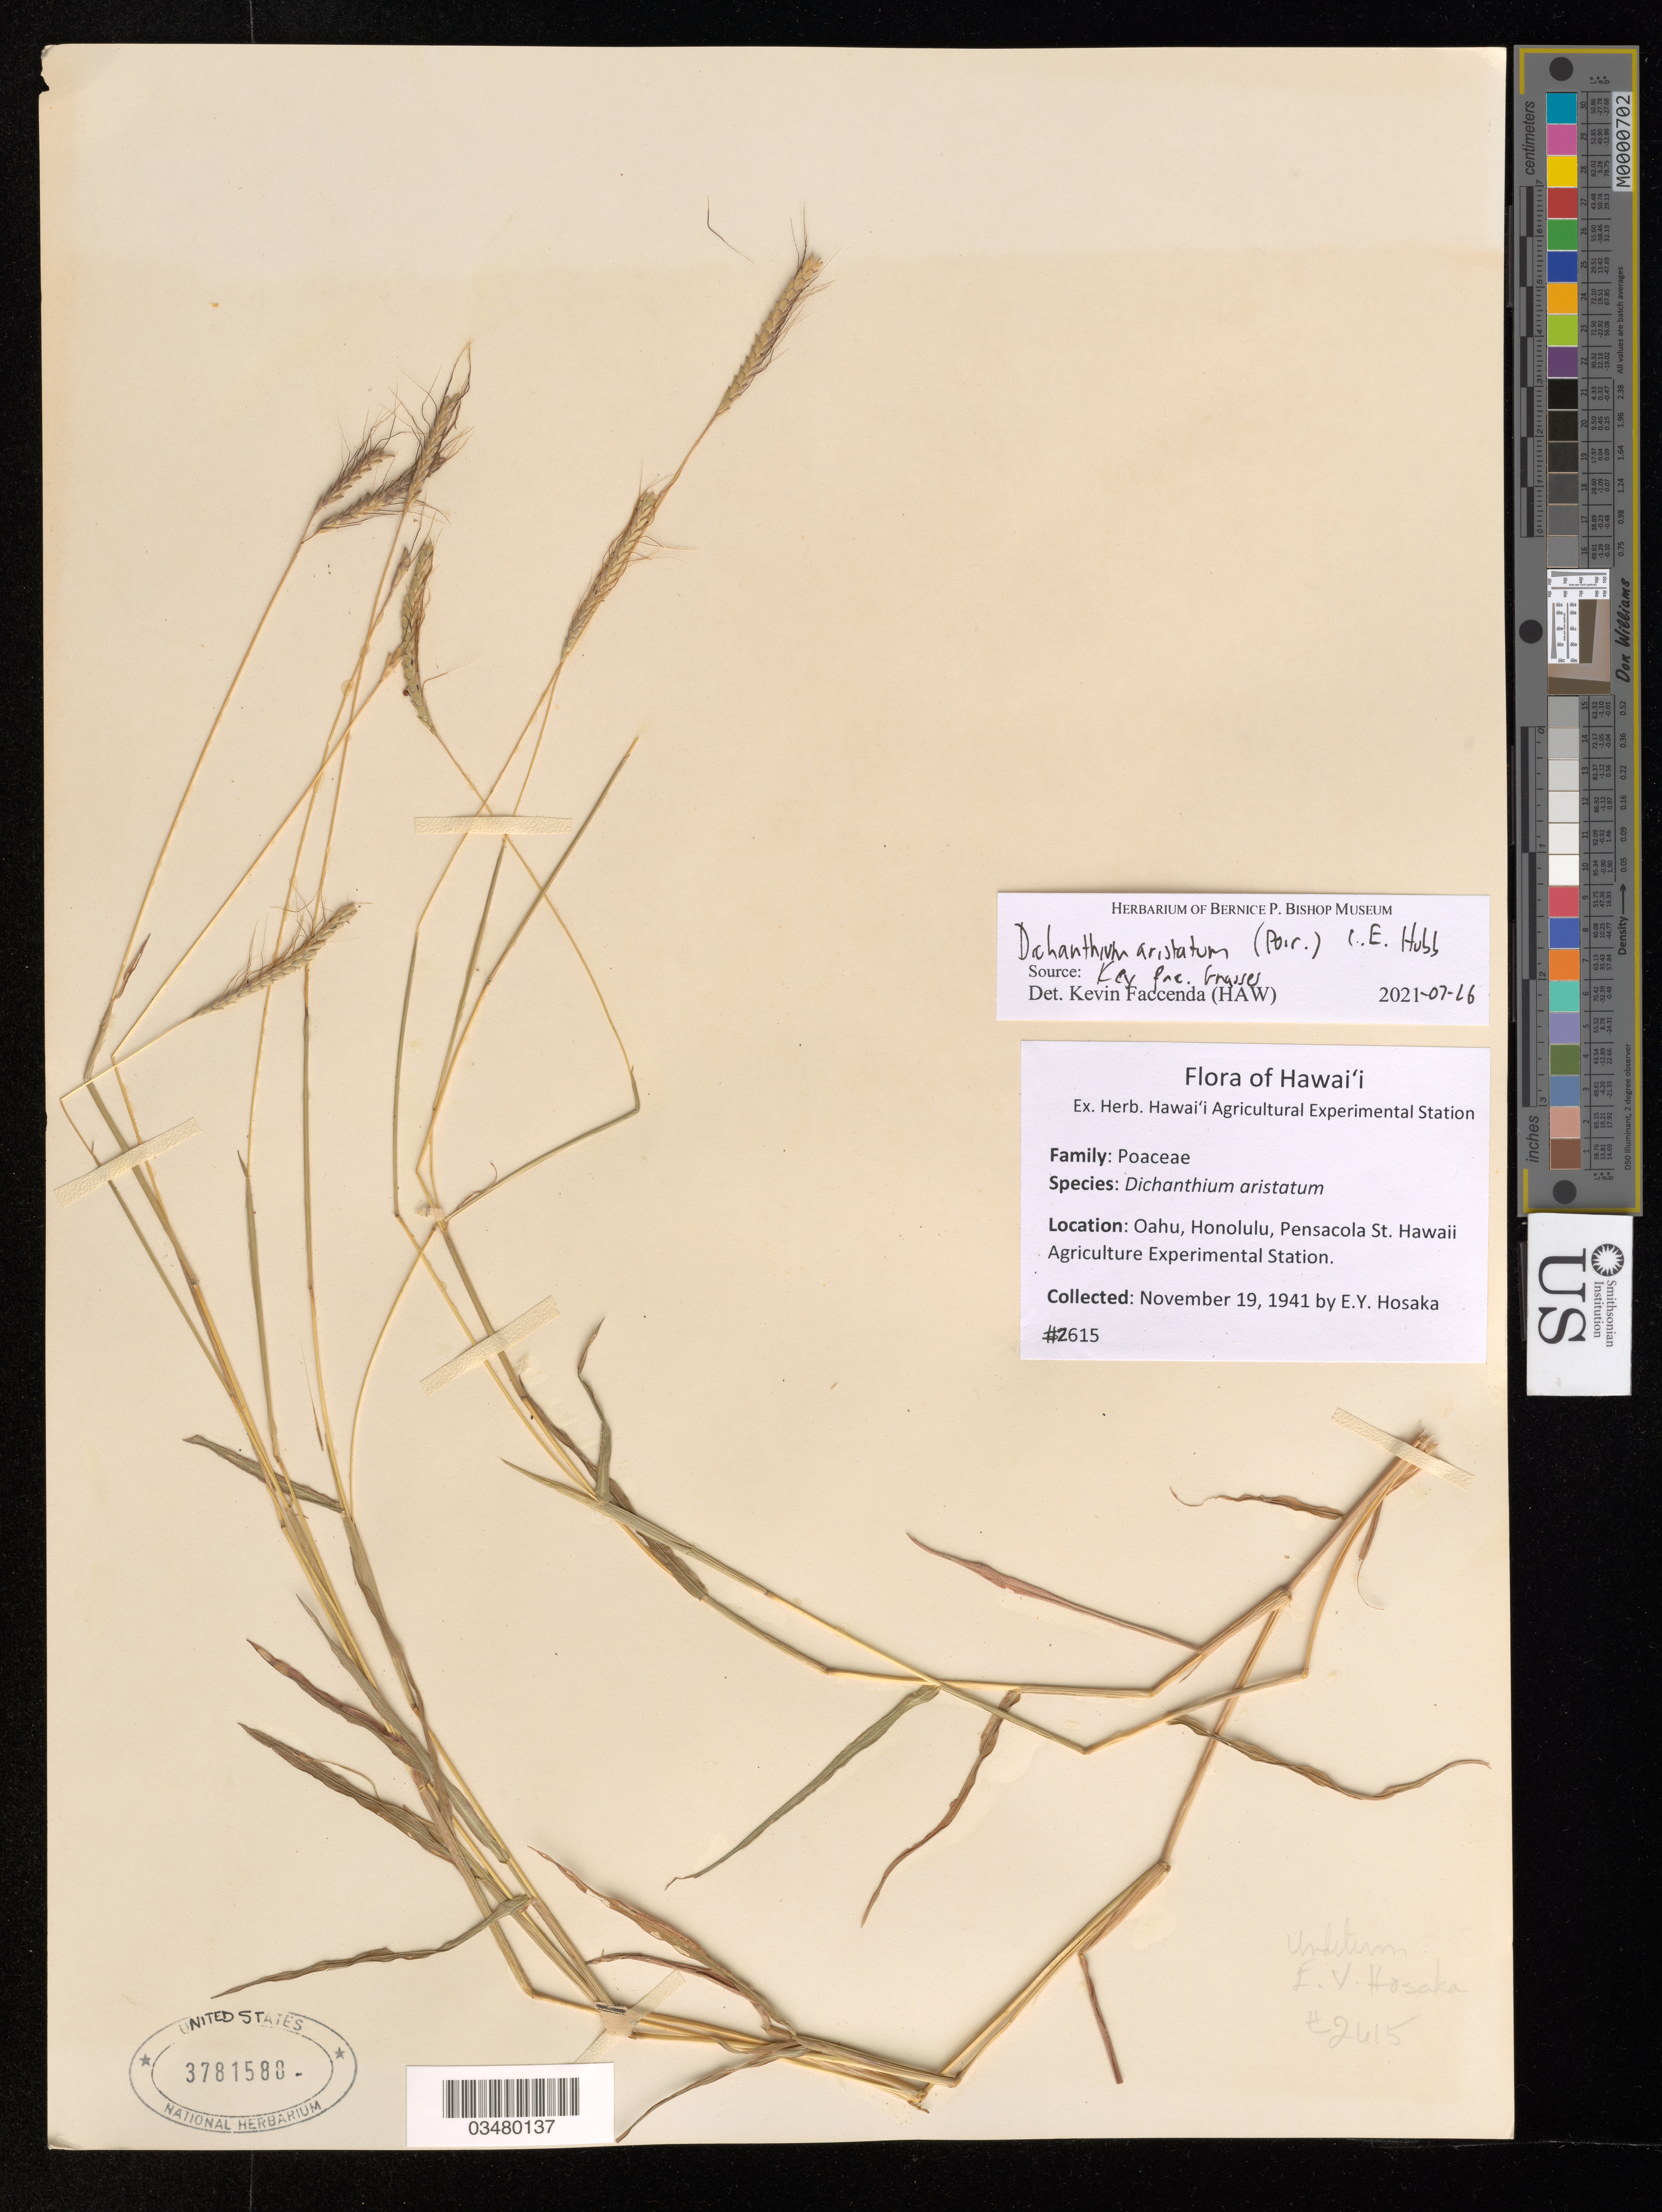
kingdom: Plantae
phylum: Tracheophyta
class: Liliopsida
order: Poales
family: Poaceae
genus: Dichanthium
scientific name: Dichanthium aristatum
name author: (Poir.) C.E. Hubb.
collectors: E. Y. Hosaka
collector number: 2615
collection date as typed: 19 Nov 1941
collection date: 1941-11-19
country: United States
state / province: Hawaii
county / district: Honolulu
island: Oahu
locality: Honolulu, Pensacola Station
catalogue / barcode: US 3781588